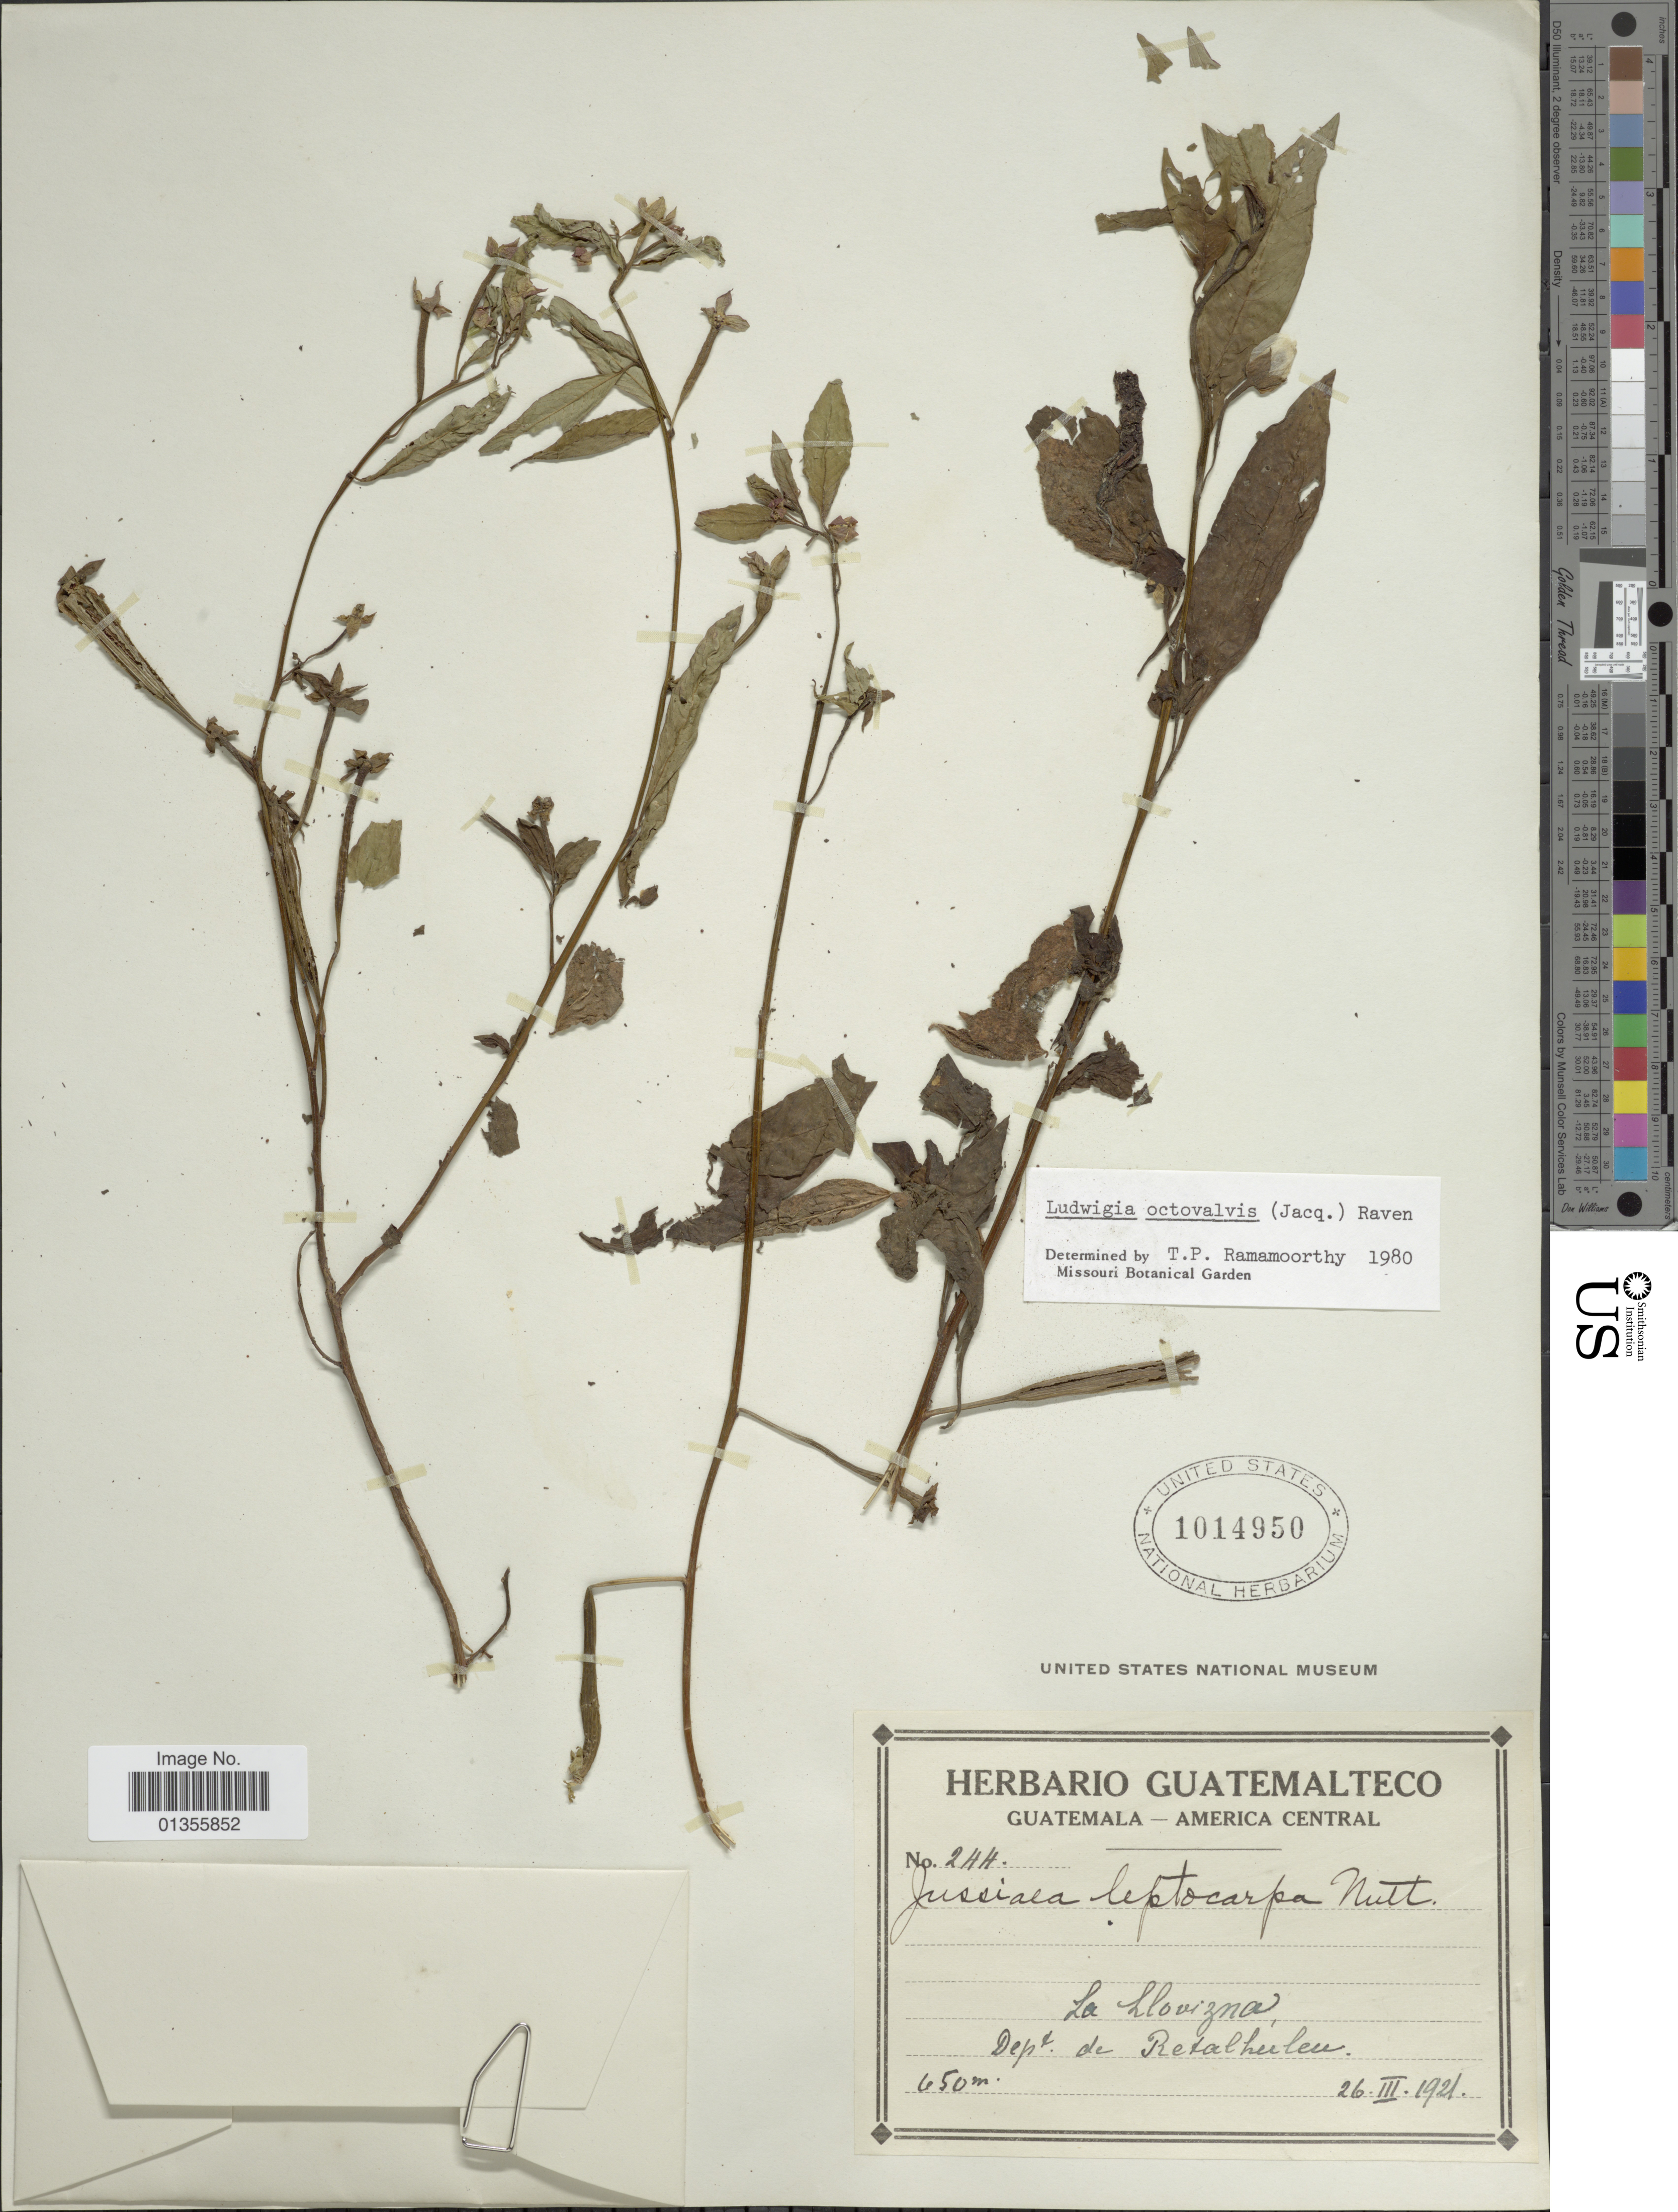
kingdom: Plantae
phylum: Tracheophyta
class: Magnoliopsida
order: Myrtales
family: Onagraceae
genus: Ludwigia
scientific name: Ludwigia octovalvis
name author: (Jacq.) P.H. Raven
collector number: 244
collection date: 1921-03-26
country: Guatemala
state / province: Retalhuleu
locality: La Llovizna. Dept. de Retalhúleu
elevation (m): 650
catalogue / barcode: US 1014950